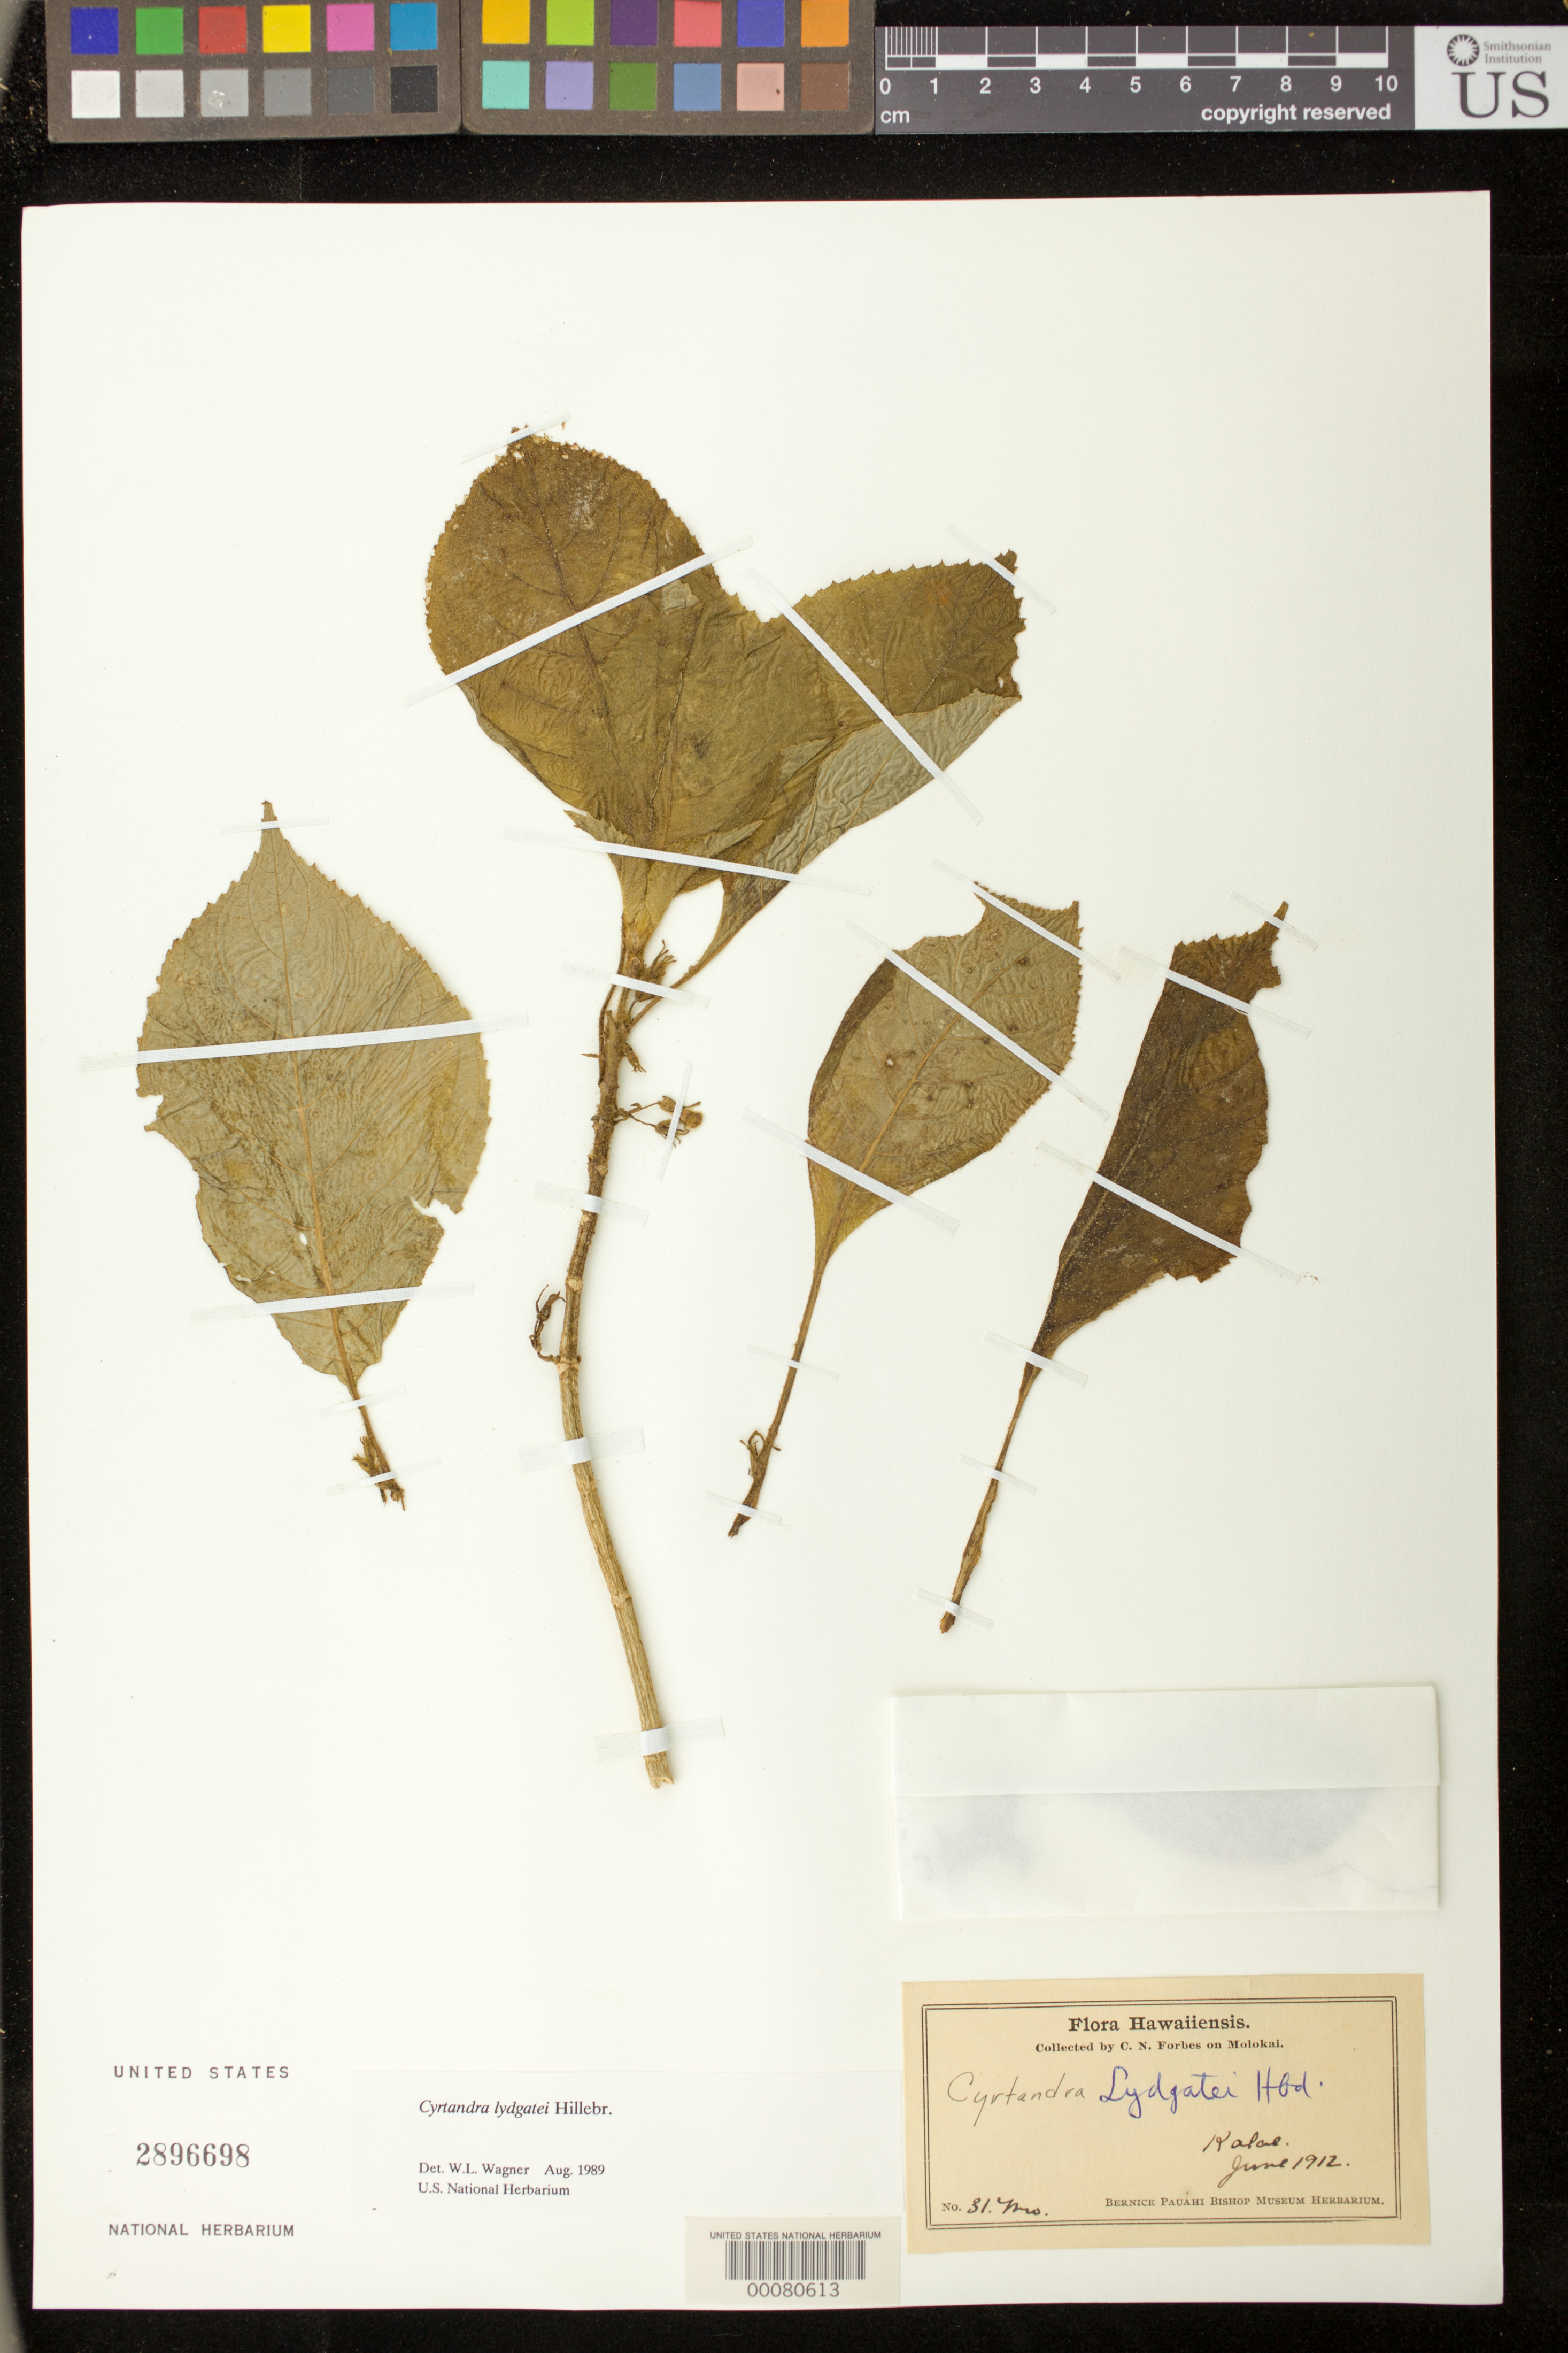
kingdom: Plantae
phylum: Tracheophyta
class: Magnoliopsida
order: Lamiales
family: Gesneriaceae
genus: Cyrtandra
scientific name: Cyrtandra lydgatei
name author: Hillebr.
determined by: Wagner, W. L., (BOT), Smithsonian Institution - National Museum of Natural History (UNITED STATES)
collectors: C. N. Forbes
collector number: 31.Mo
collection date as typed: Jun 1912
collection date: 1912-06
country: United States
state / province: Hawaii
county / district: Maui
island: Moloka'i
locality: Kaloe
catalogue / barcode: US 2896698